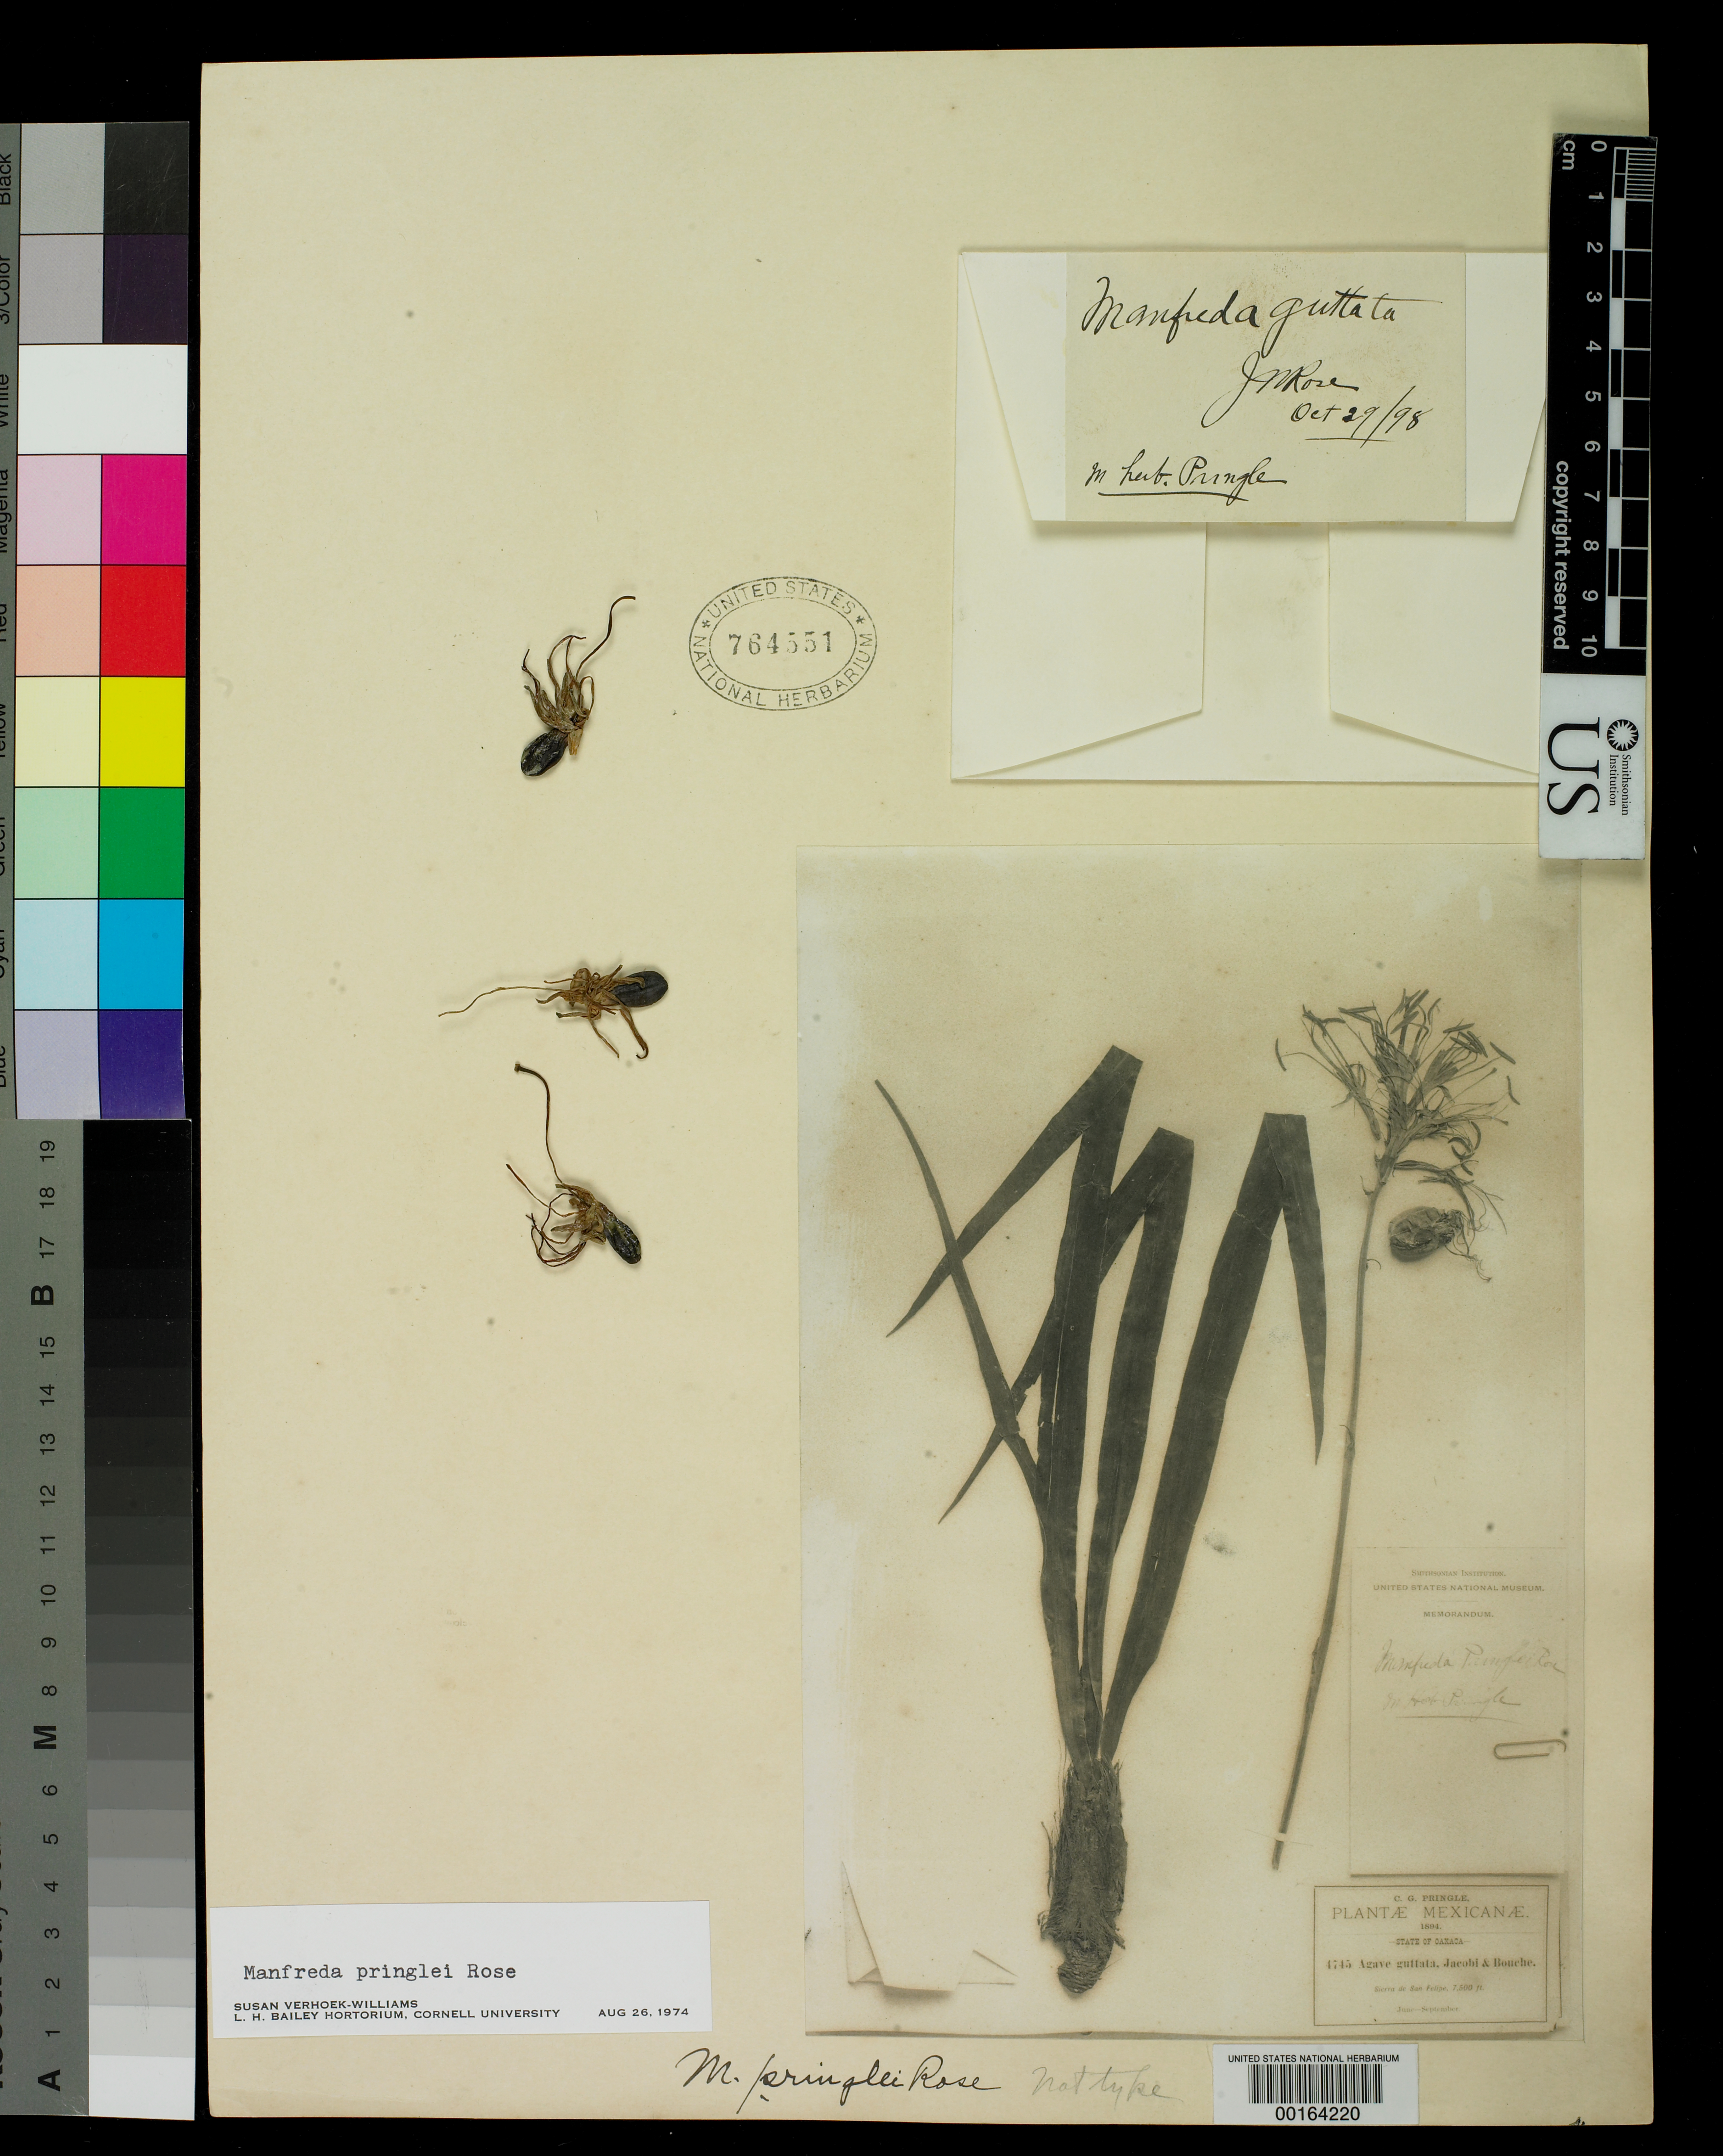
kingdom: Plantae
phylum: Tracheophyta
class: Liliopsida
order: Asparagales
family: Asparagaceae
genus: Manfreda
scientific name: Manfreda pringlei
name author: Rose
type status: Possible Type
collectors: C. G. Pringle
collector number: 4745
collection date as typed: Jun 1894 to -- Sep 1894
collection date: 1894-06/1894-09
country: Mexico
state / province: Oaxaca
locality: Sierra de San Felipe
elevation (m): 2286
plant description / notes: Specimen acquired by J.N. Rose, 29 Oct 1898 (?). Provenance uncertain but apparently fragmentary material removed from a specimen of Pringle 4745 (photo attached), which is the type collection of Manfreda pringlei Rose.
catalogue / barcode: US 764551